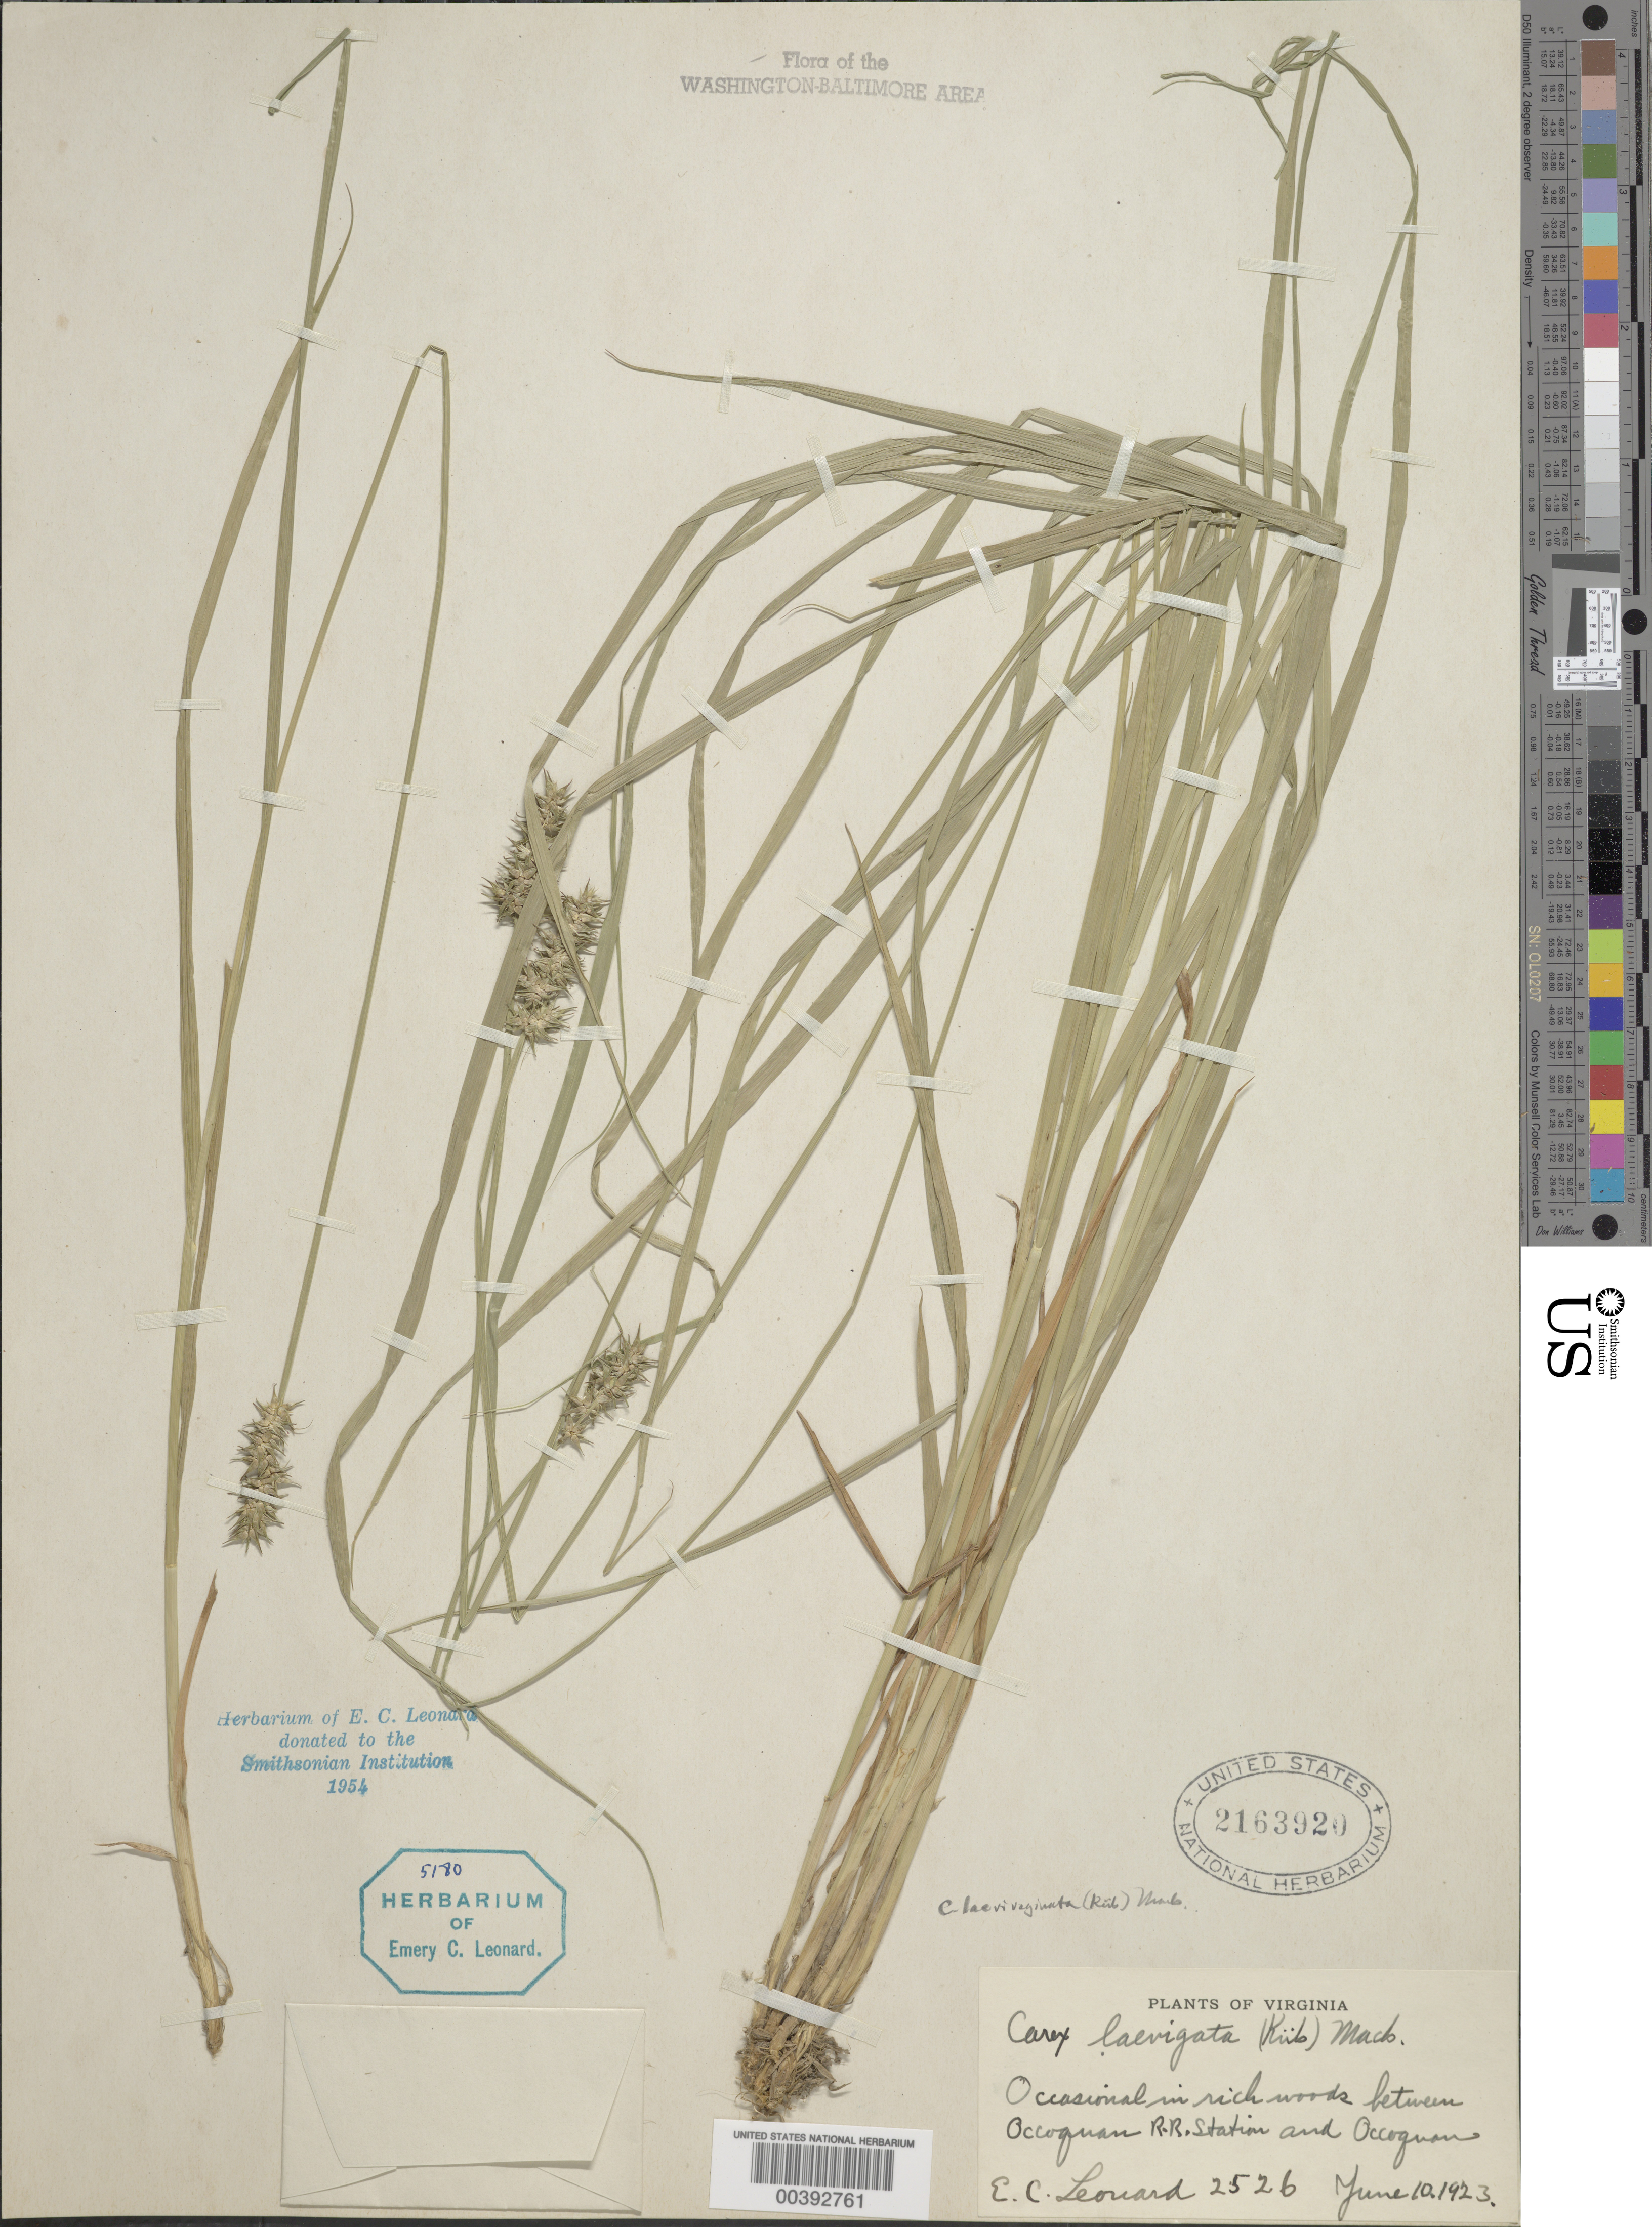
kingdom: Plantae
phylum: Tracheophyta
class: Liliopsida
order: Poales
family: Cyperaceae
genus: Carex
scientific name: Carex laevivaginata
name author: (Kük.) Mack.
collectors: E. C. Leonard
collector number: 2526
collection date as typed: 10 Jun 1923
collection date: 1923-06-10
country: United States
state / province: Virginia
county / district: Prince William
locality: between Occoquan Railroad Station and Occoquan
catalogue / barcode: US 2163920